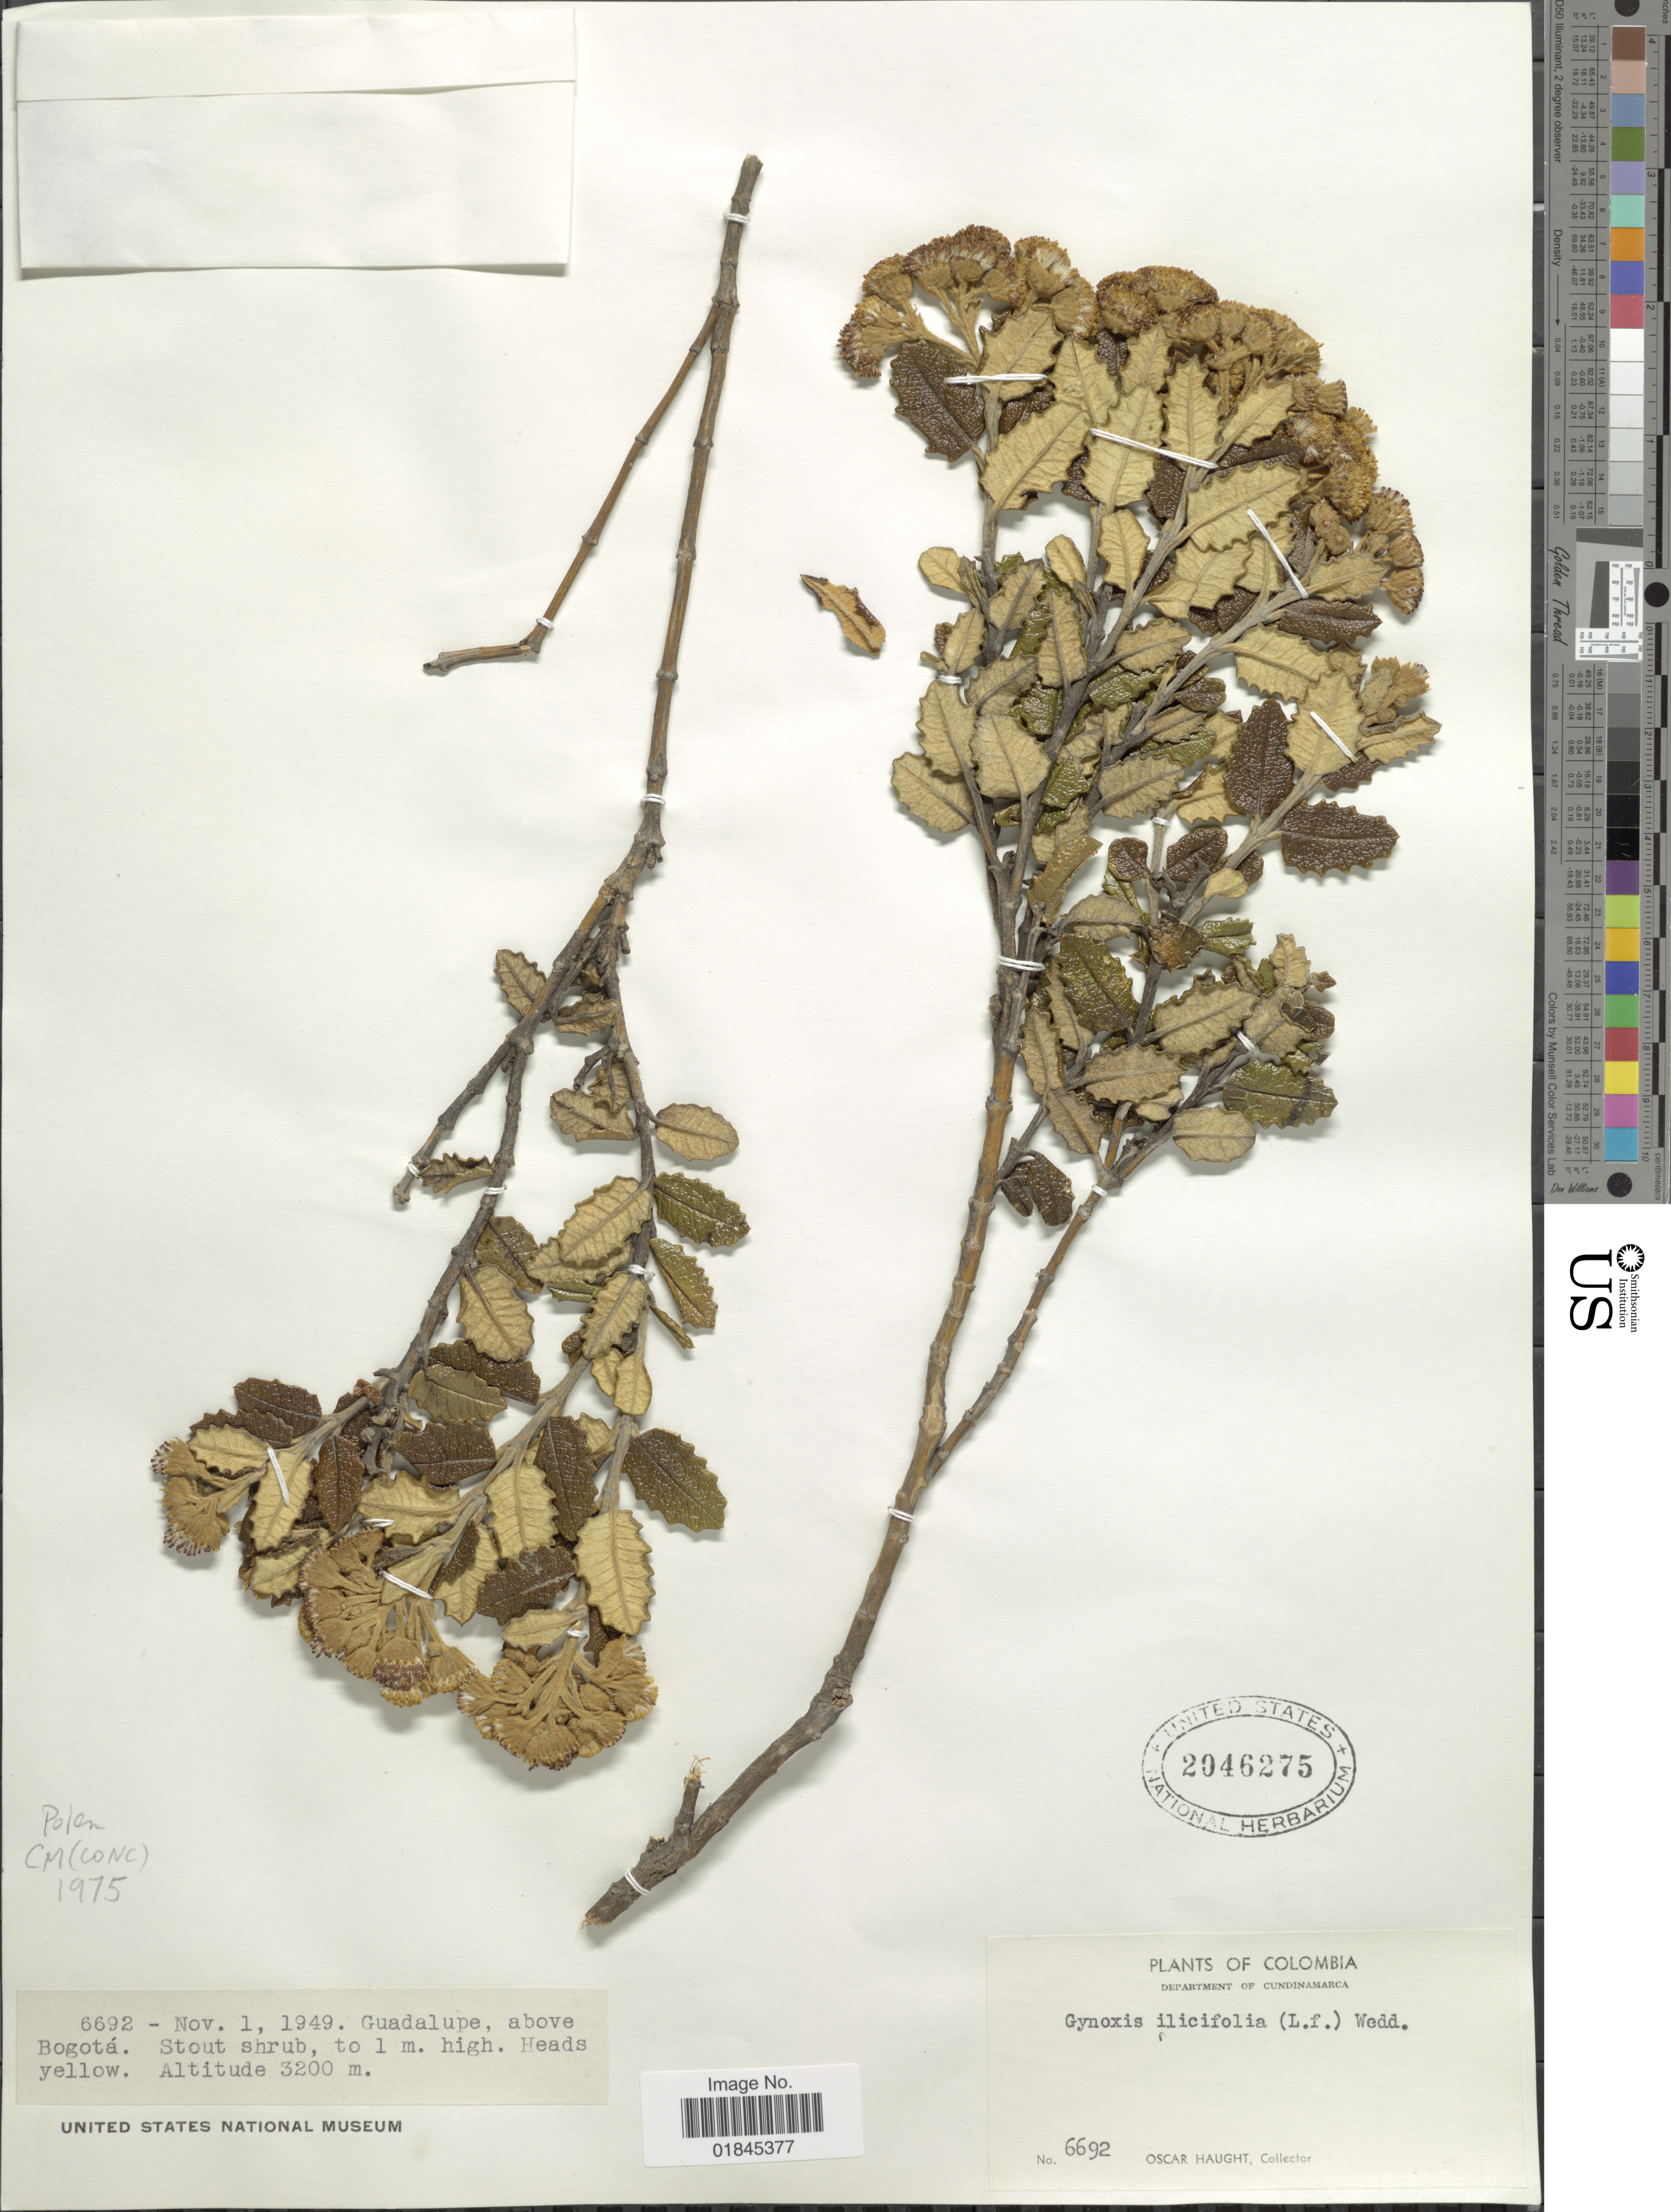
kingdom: Plantae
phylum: Tracheophyta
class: Magnoliopsida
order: Asterales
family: Asteraceae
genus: Pentacalia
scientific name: Pentacalia ilicifolia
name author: (L. f.) Cuatrec. & H. Rob.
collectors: O. L. Haught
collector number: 6692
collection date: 1949-11-01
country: Colombia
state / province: Cundinamarca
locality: Guadalupe, above Bogotá. Department of Cundinamarca.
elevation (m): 3200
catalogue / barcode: US 2046275